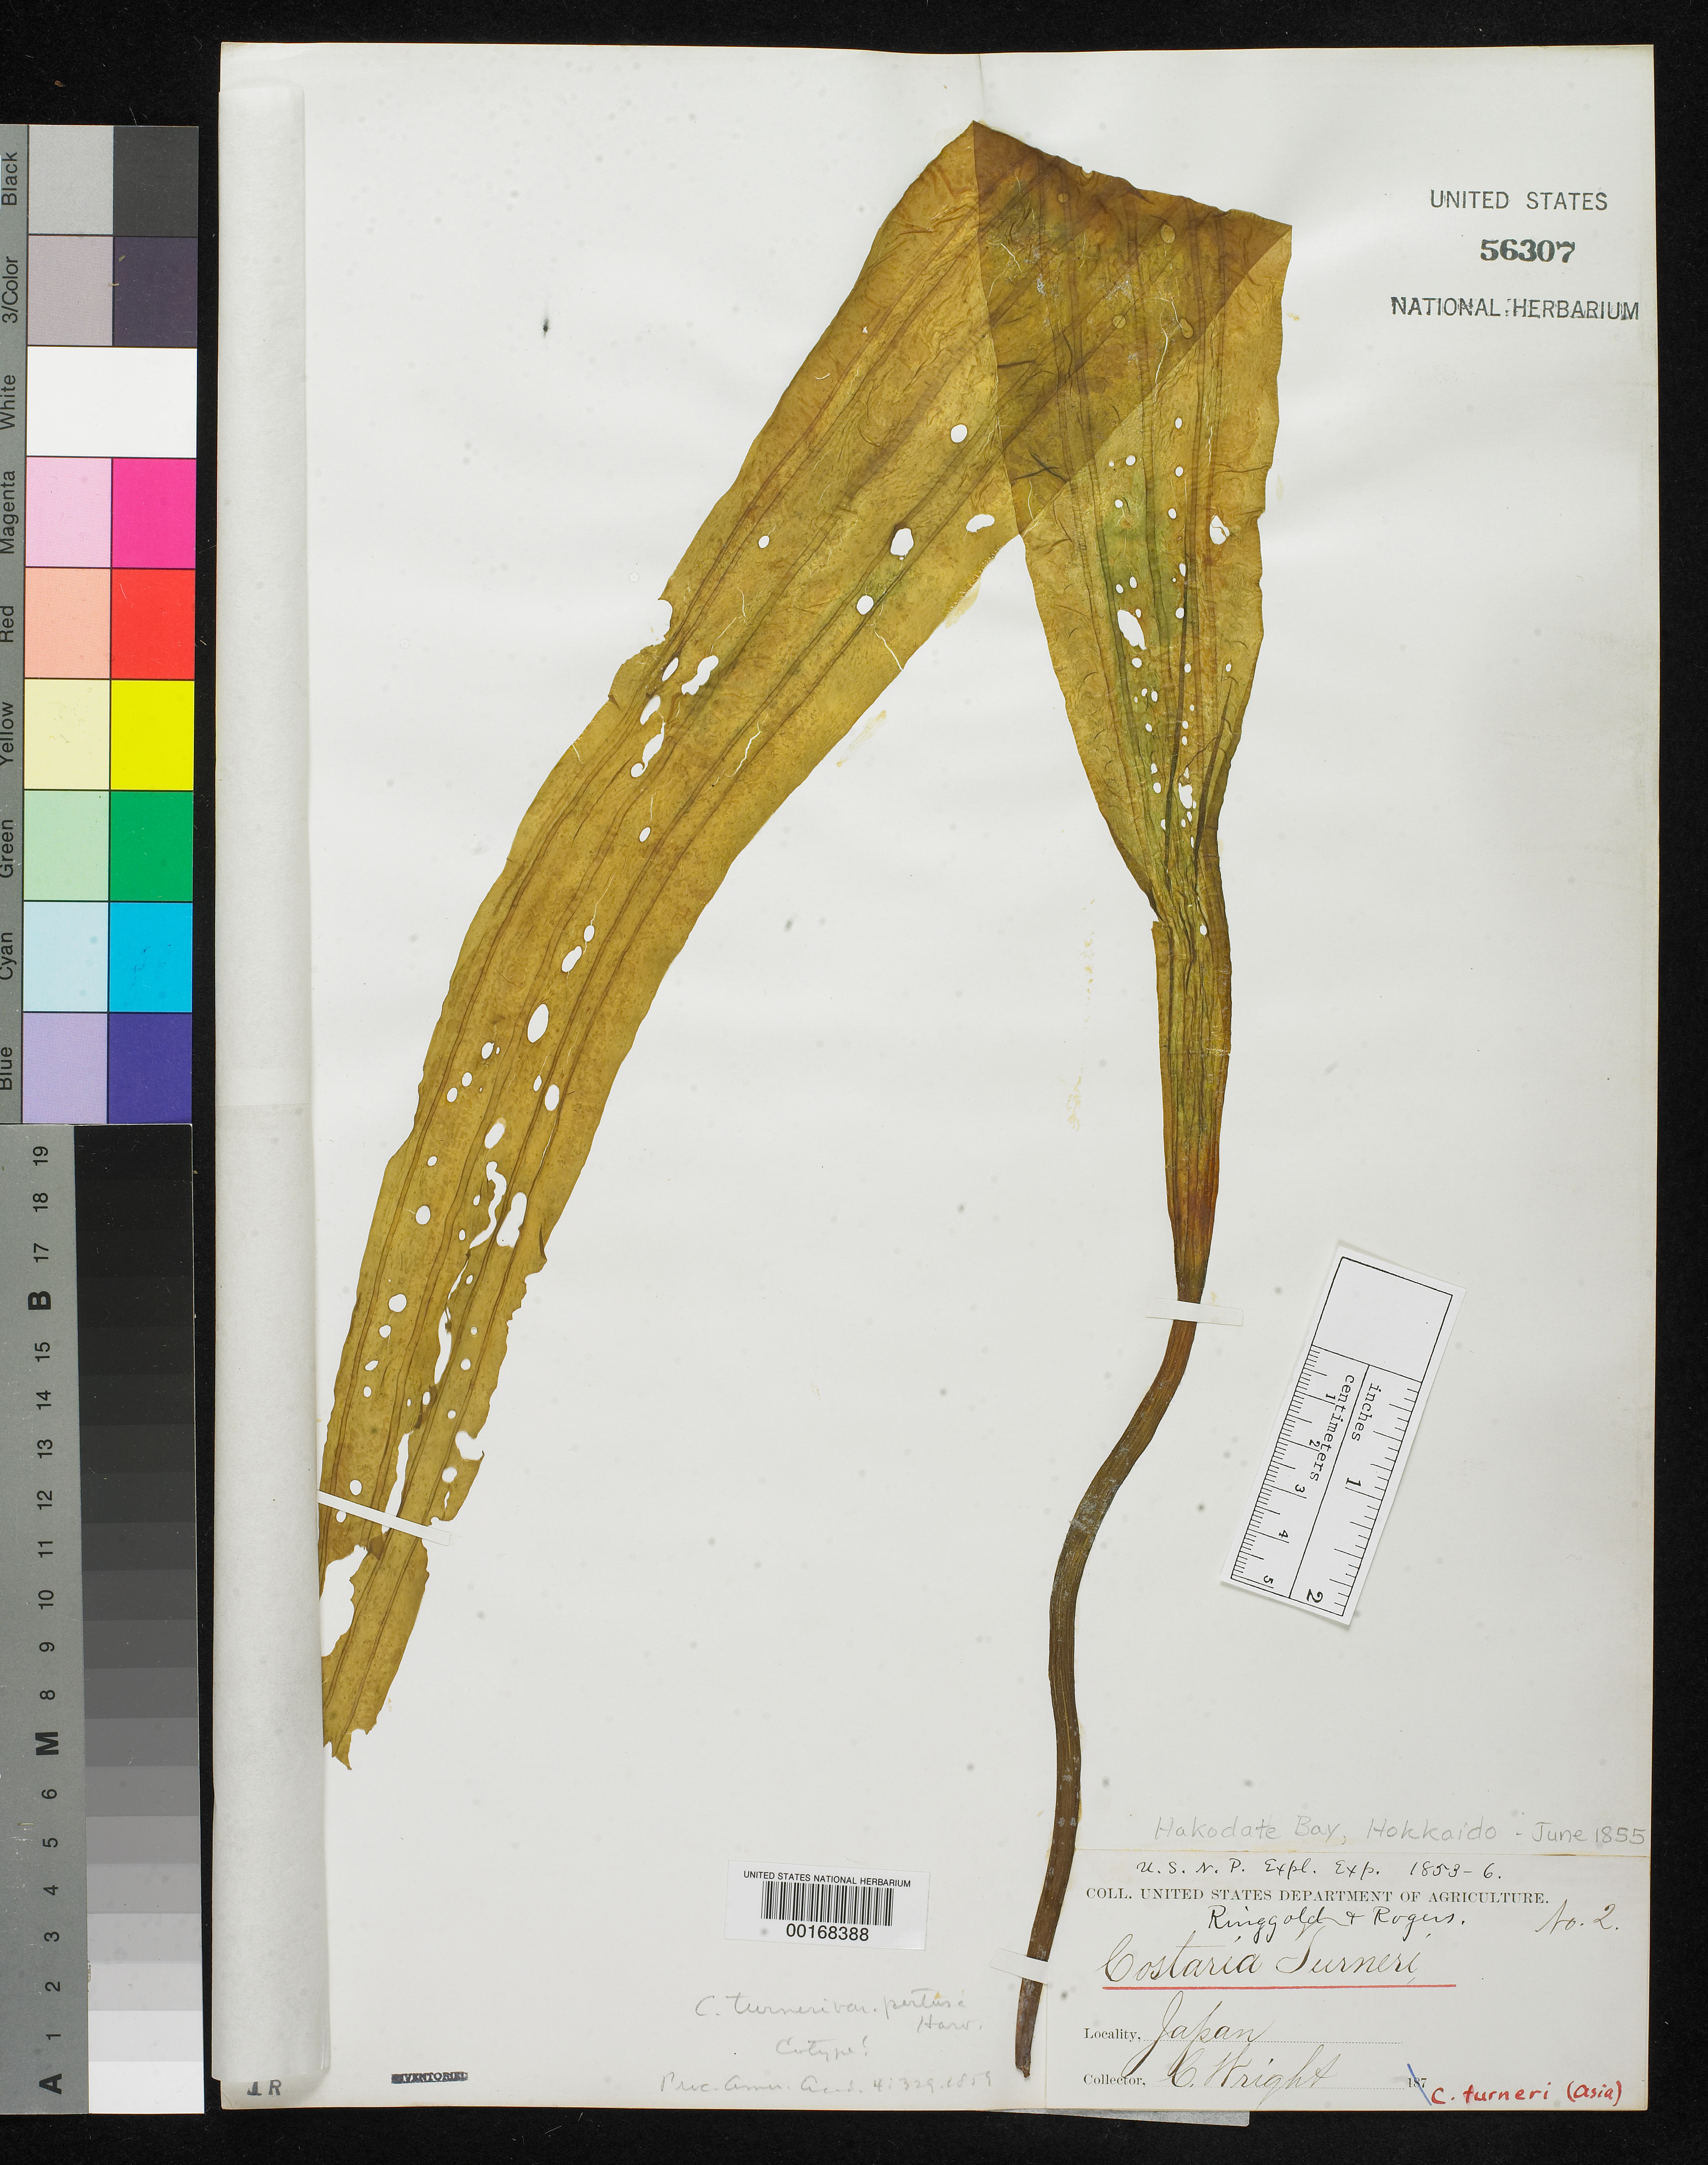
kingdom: Chromista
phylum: Ochrophyta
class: Phaeophyceae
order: Laminariales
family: Costariaceae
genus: Costaria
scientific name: Costaria turneri var. pertusa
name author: Harv.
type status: Isotype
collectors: C. Wright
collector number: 2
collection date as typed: Jun 1855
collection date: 1855-06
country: Japan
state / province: Hokkaido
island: Hokkaido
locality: Hakodate Bay.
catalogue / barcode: US 56307